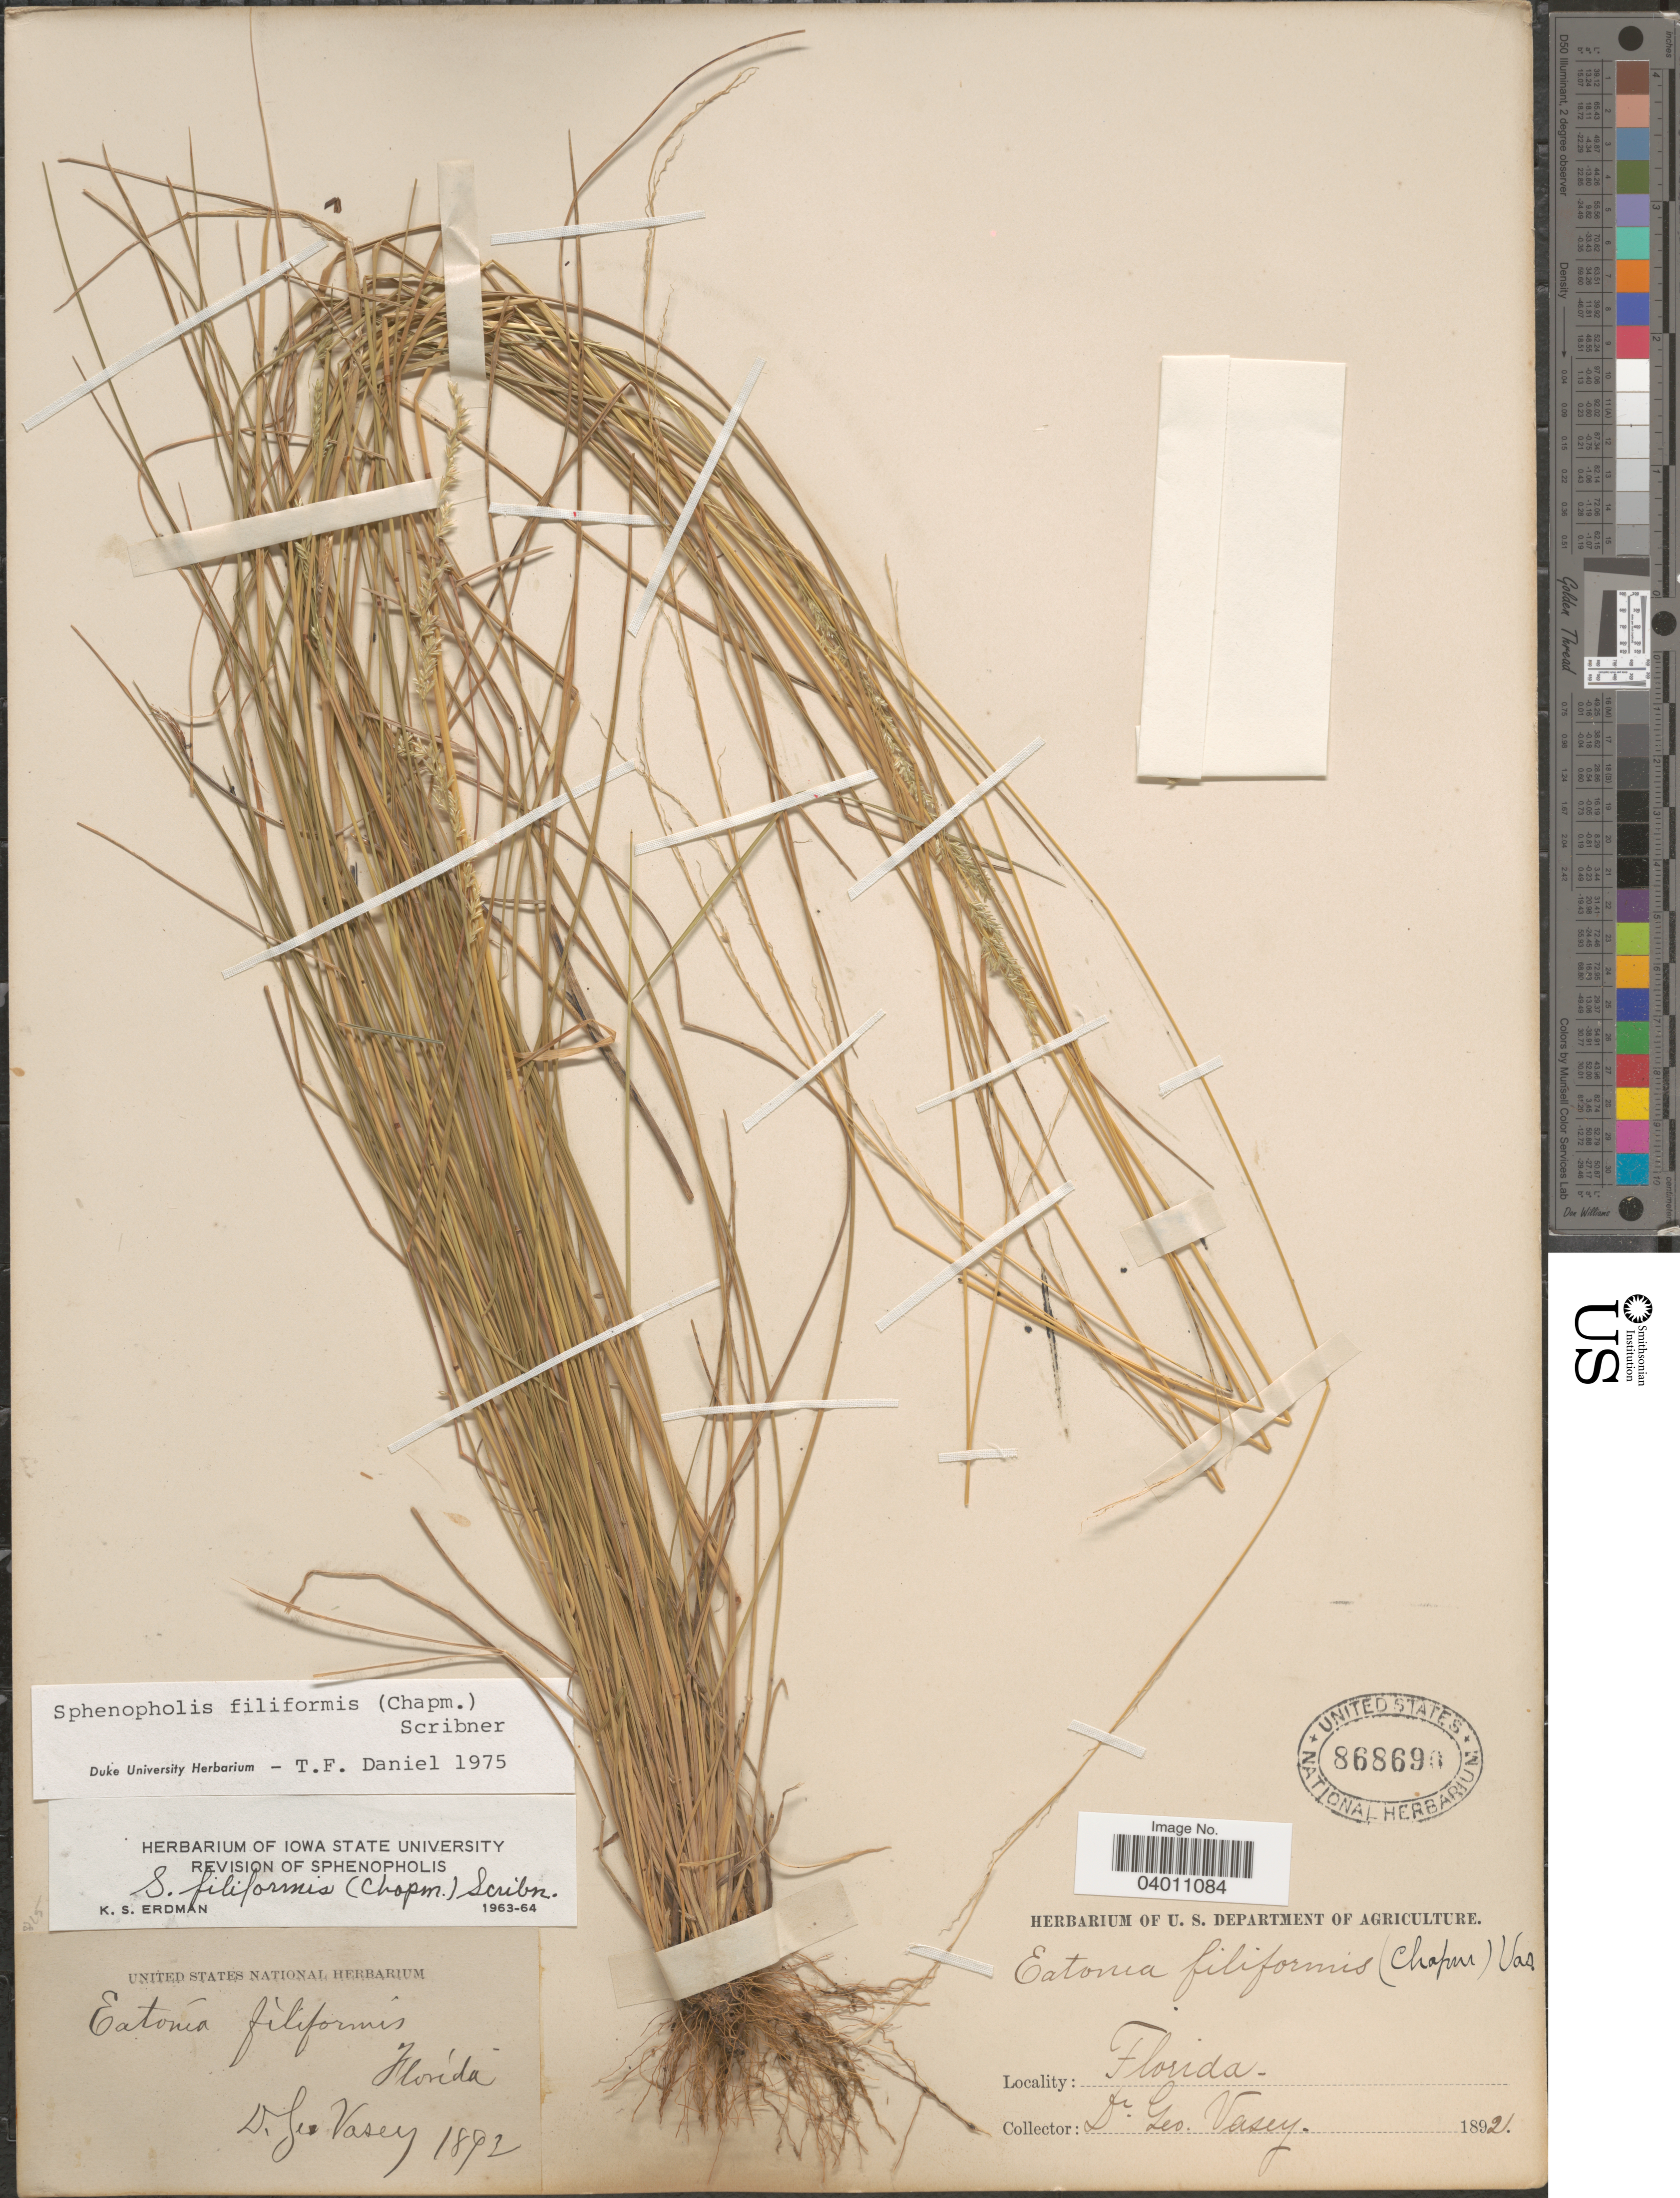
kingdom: Plantae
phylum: Tracheophyta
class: Liliopsida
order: Poales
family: Poaceae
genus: Sphenopholis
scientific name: Sphenopholis filiformis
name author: (Chapm.) Scribn.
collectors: G. R. Vasey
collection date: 1892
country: United States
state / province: Florida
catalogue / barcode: US 868690